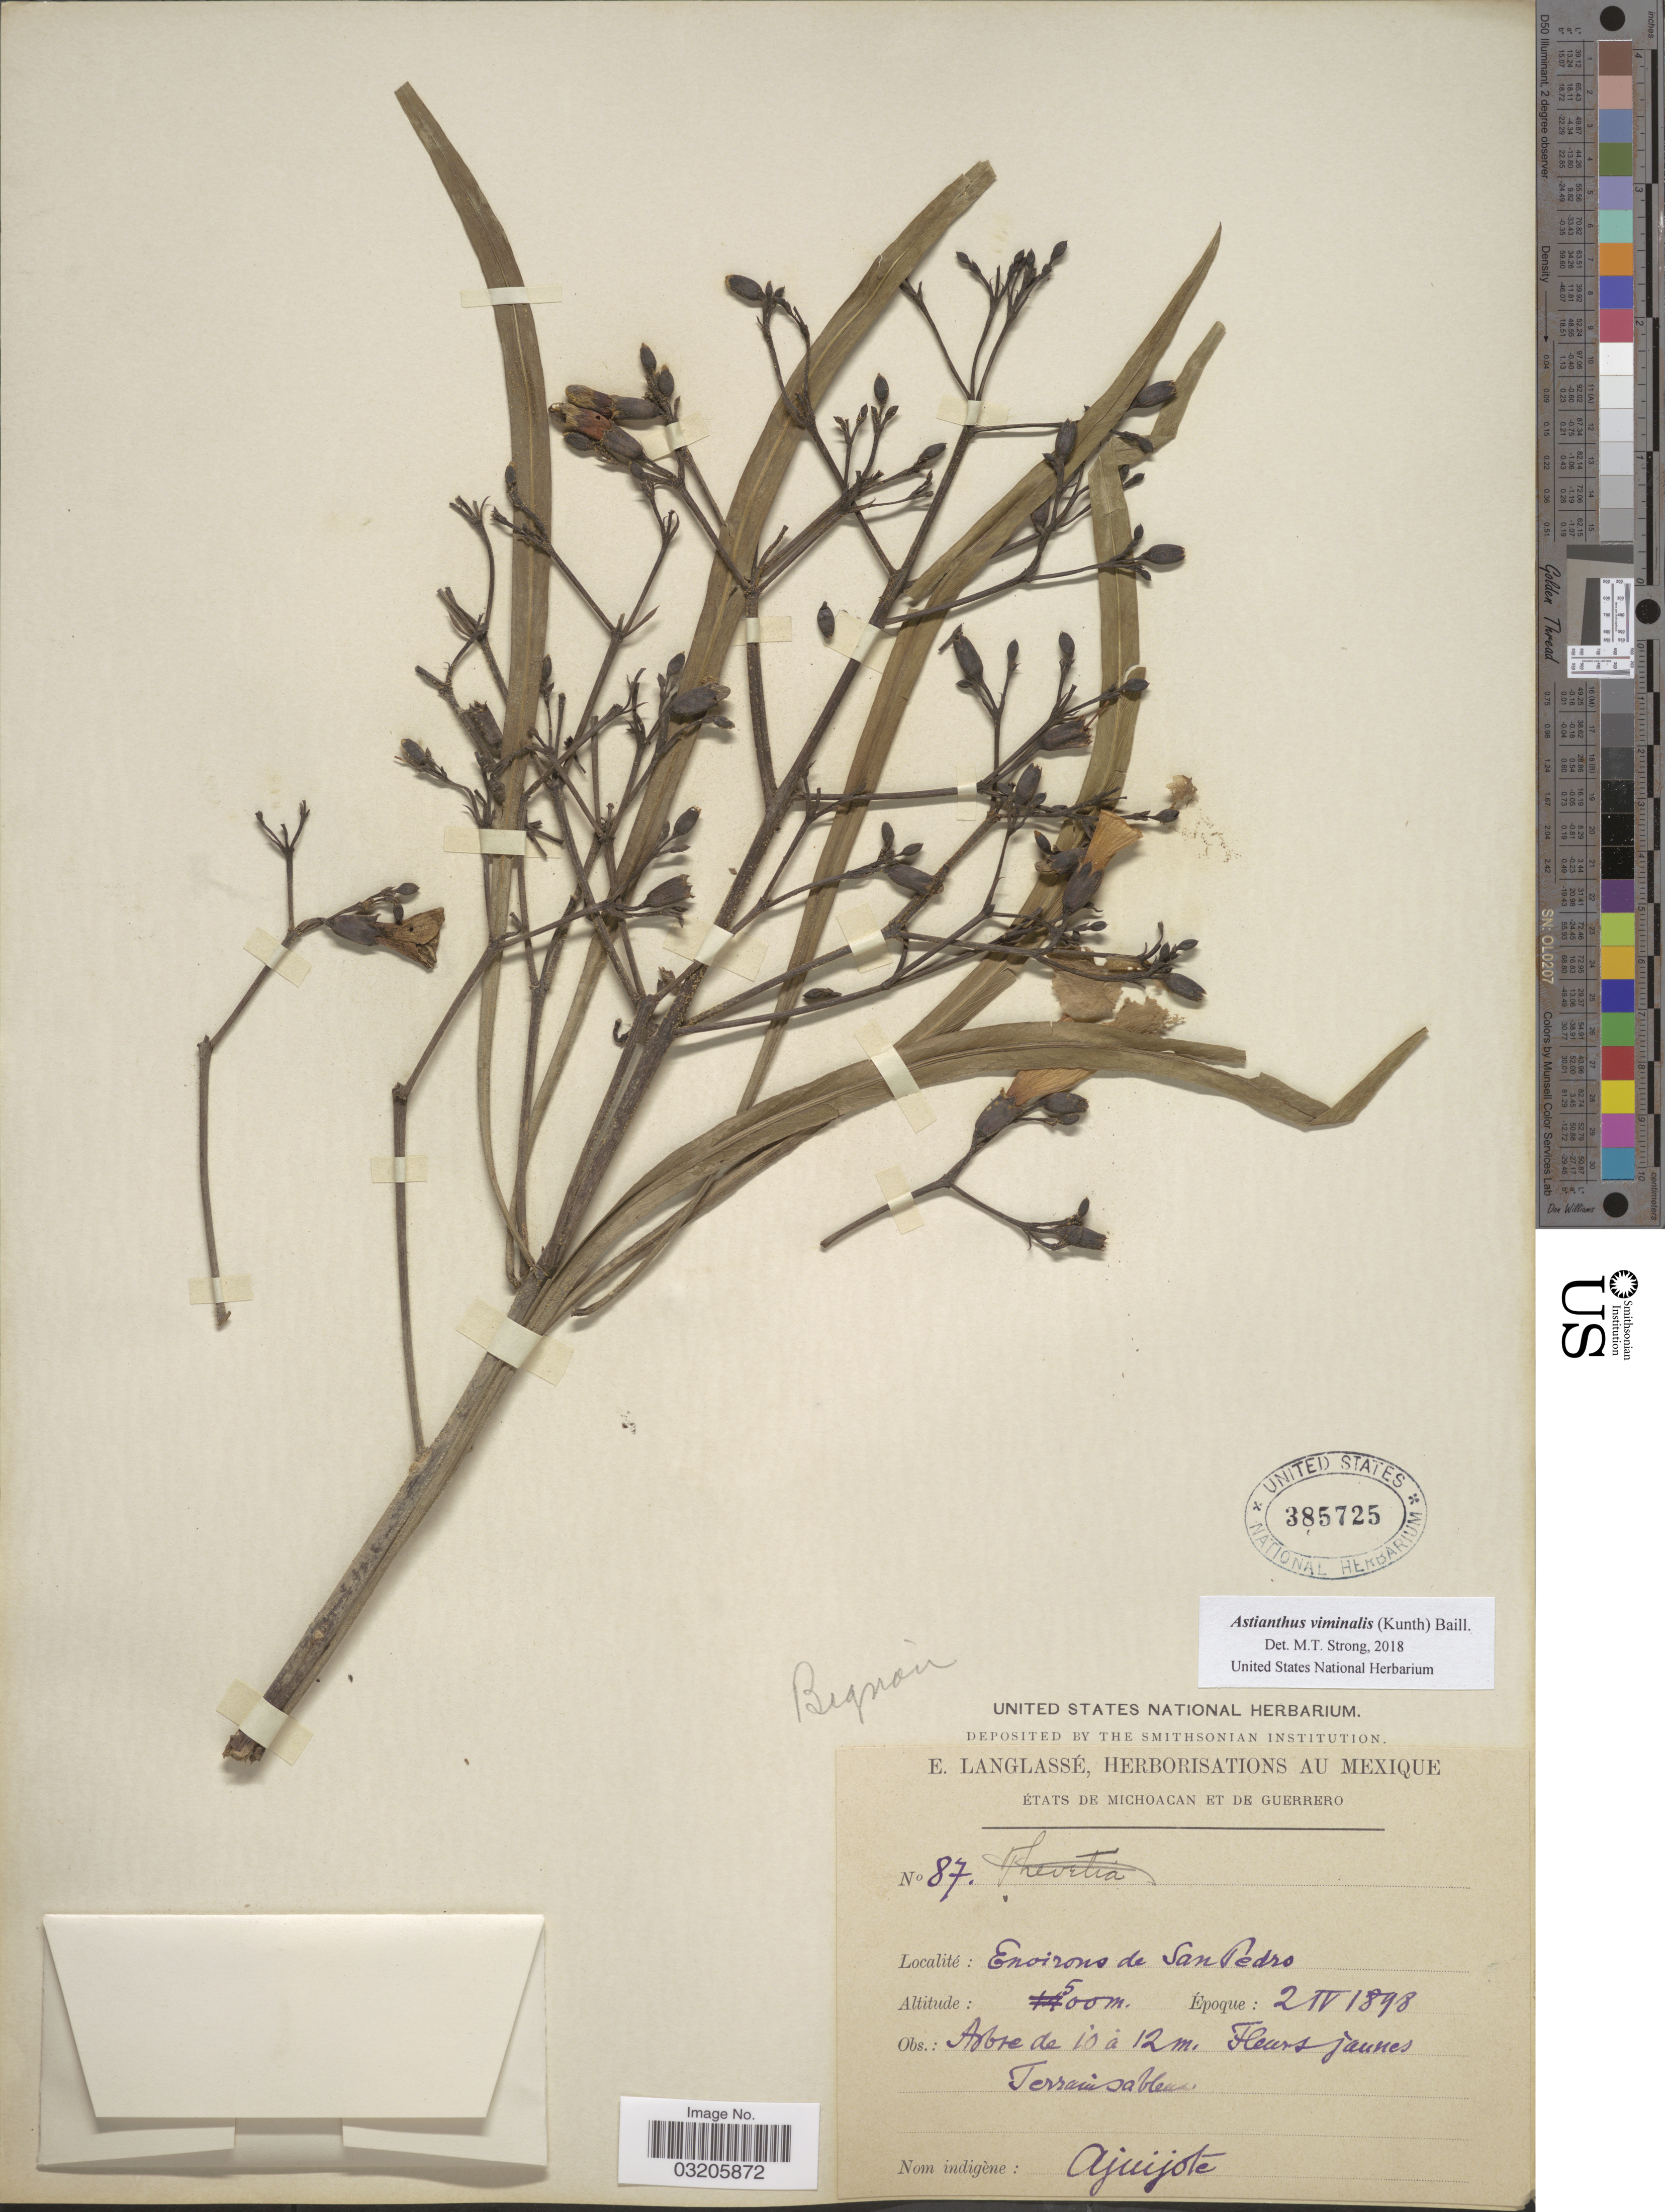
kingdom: Plantae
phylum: Tracheophyta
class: Magnoliopsida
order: Lamiales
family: Bignoniaceae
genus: Astianthus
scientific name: Astianthus viminalis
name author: (Kunth) Baill.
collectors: E. Langlassé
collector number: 87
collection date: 1898-04-02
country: Mexico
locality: Michoacan et de Guerrero. Environs de San Pedro.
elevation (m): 500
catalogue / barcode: US 385725